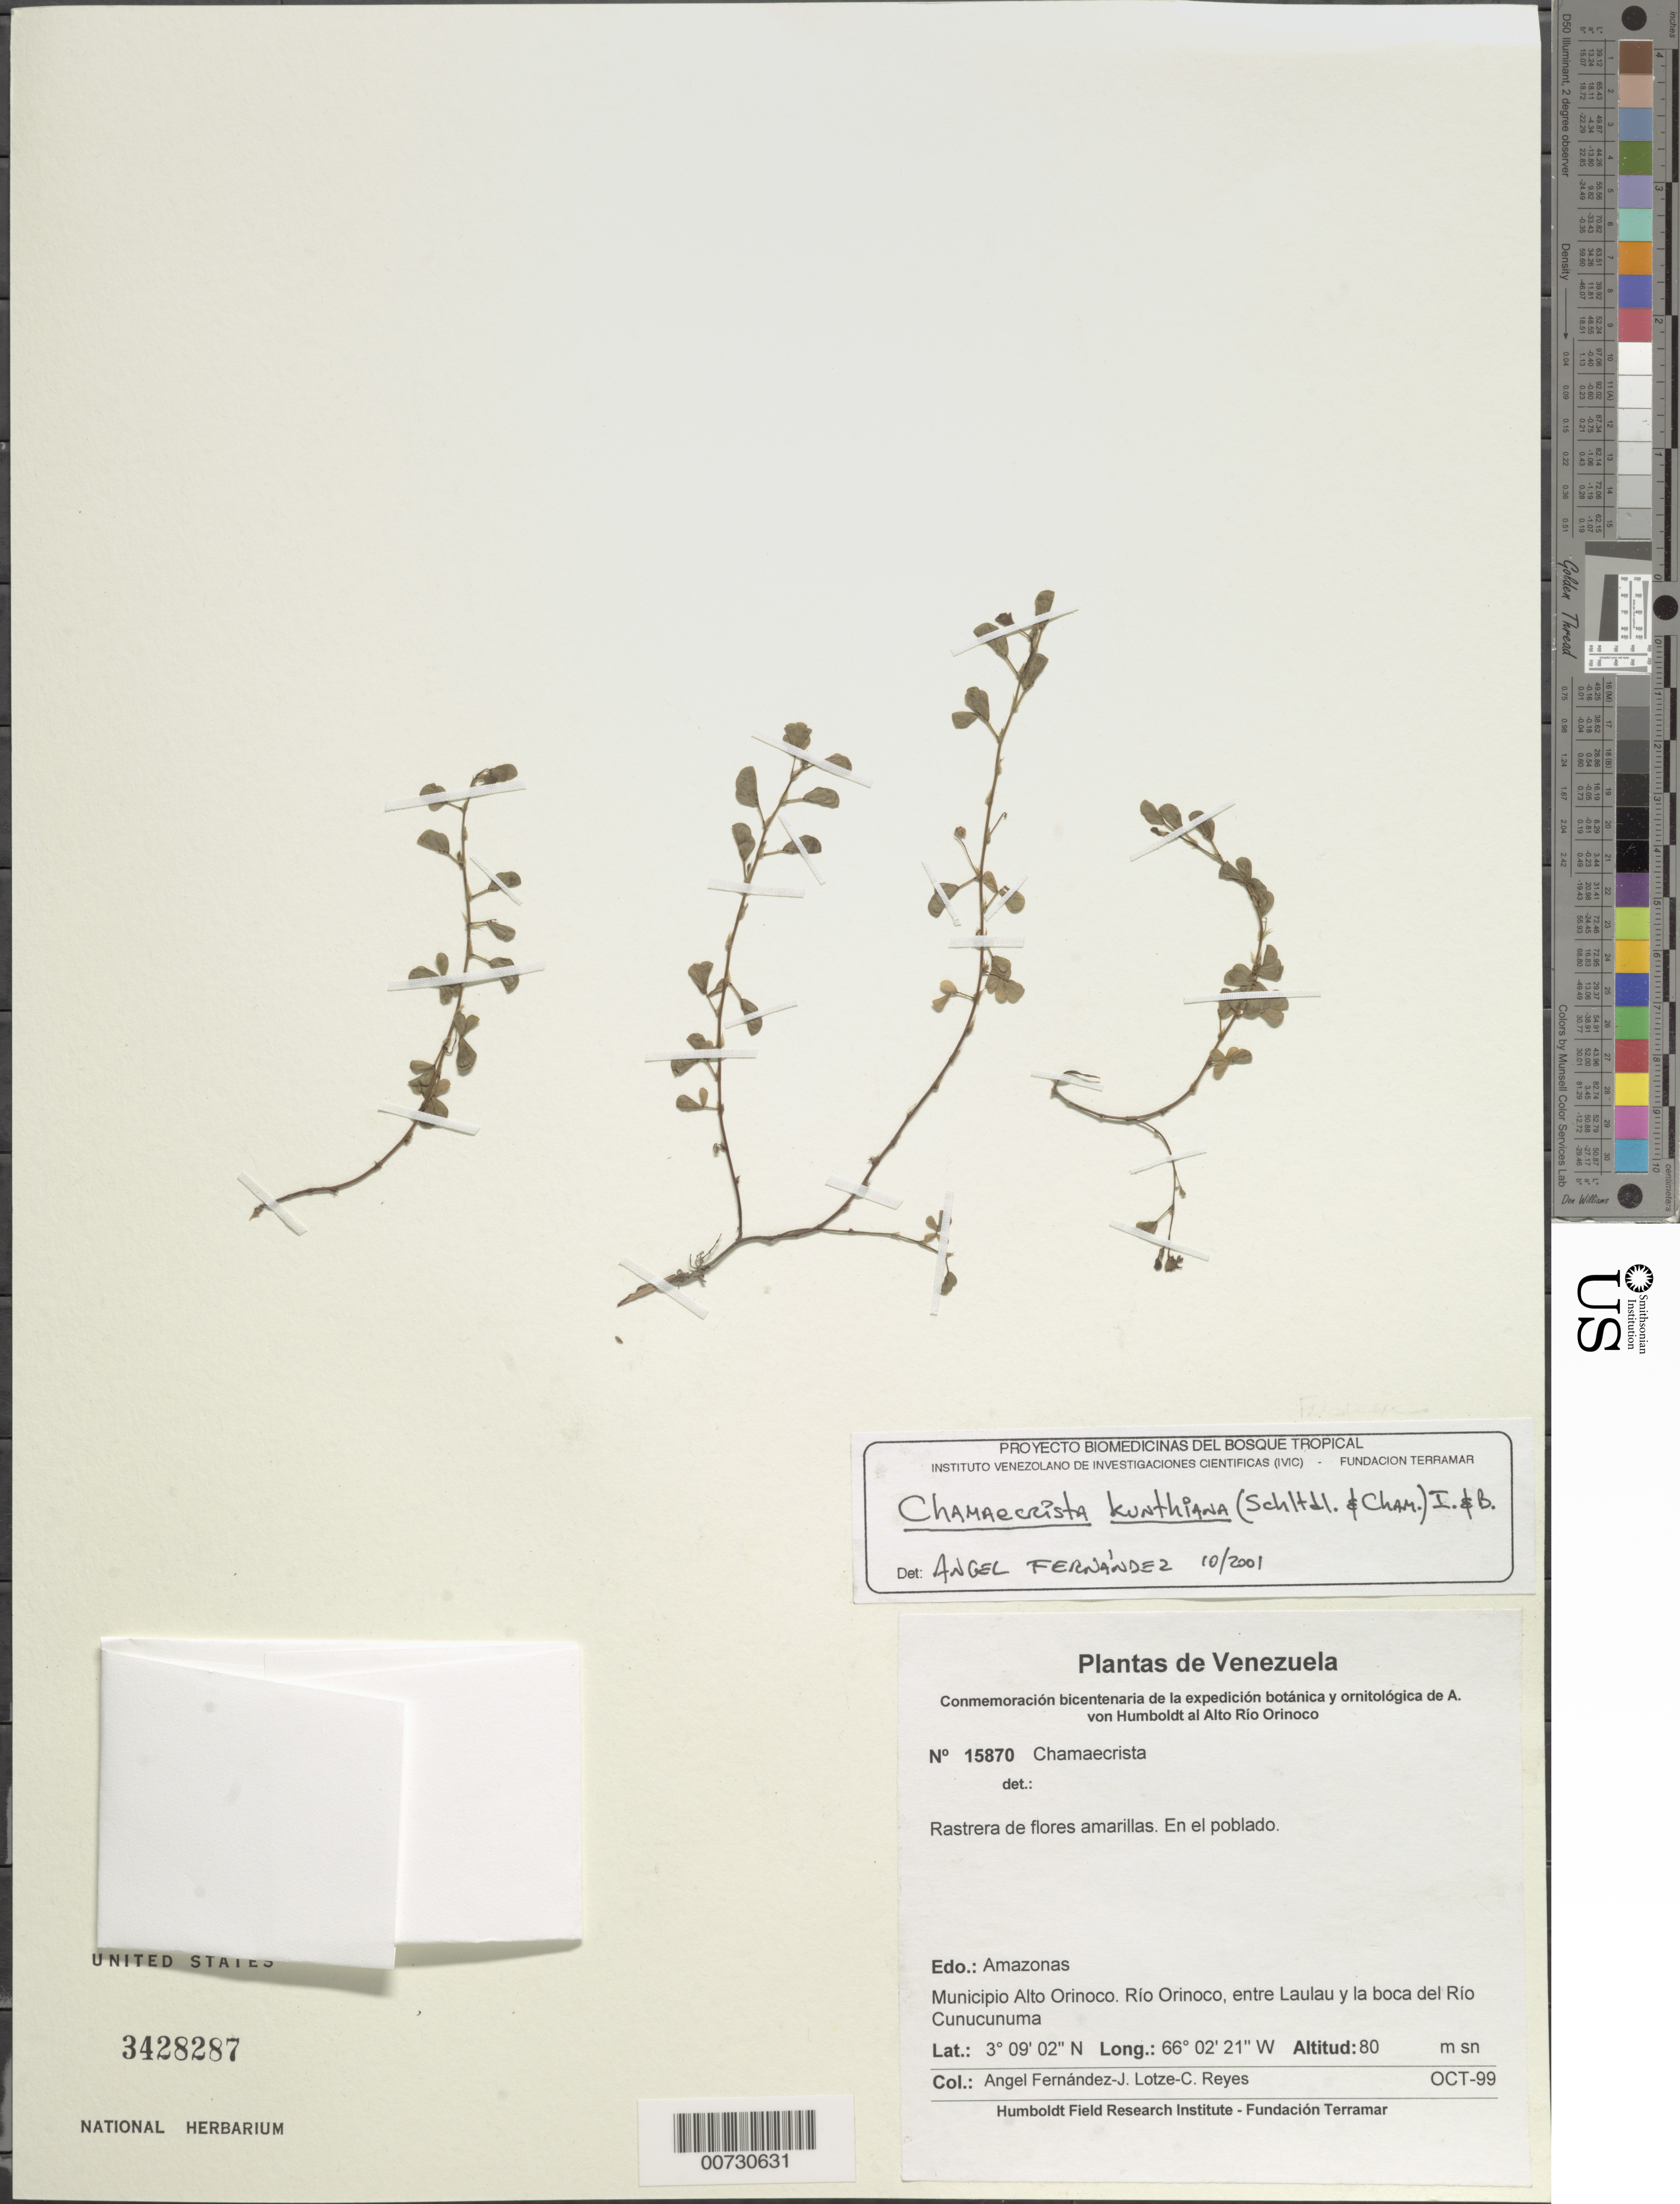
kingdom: Plantae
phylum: Tracheophyta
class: Magnoliopsida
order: Fabales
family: Fabaceae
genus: Chamaecrista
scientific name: Chamaecrista kunthiana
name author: (Schltdl. & Cham.) H.S. Irwin & Barneby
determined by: Fernández, A.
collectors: A. Fernández, J. Lotze & C. Reyes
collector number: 15870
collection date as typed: Oct 1999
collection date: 1999-10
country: Venezuela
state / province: Amazonas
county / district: Alto Orinoco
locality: Río Orinoco, entre Laulau y la boca del Río Cunucunuma.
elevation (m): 80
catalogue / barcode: US 3428287